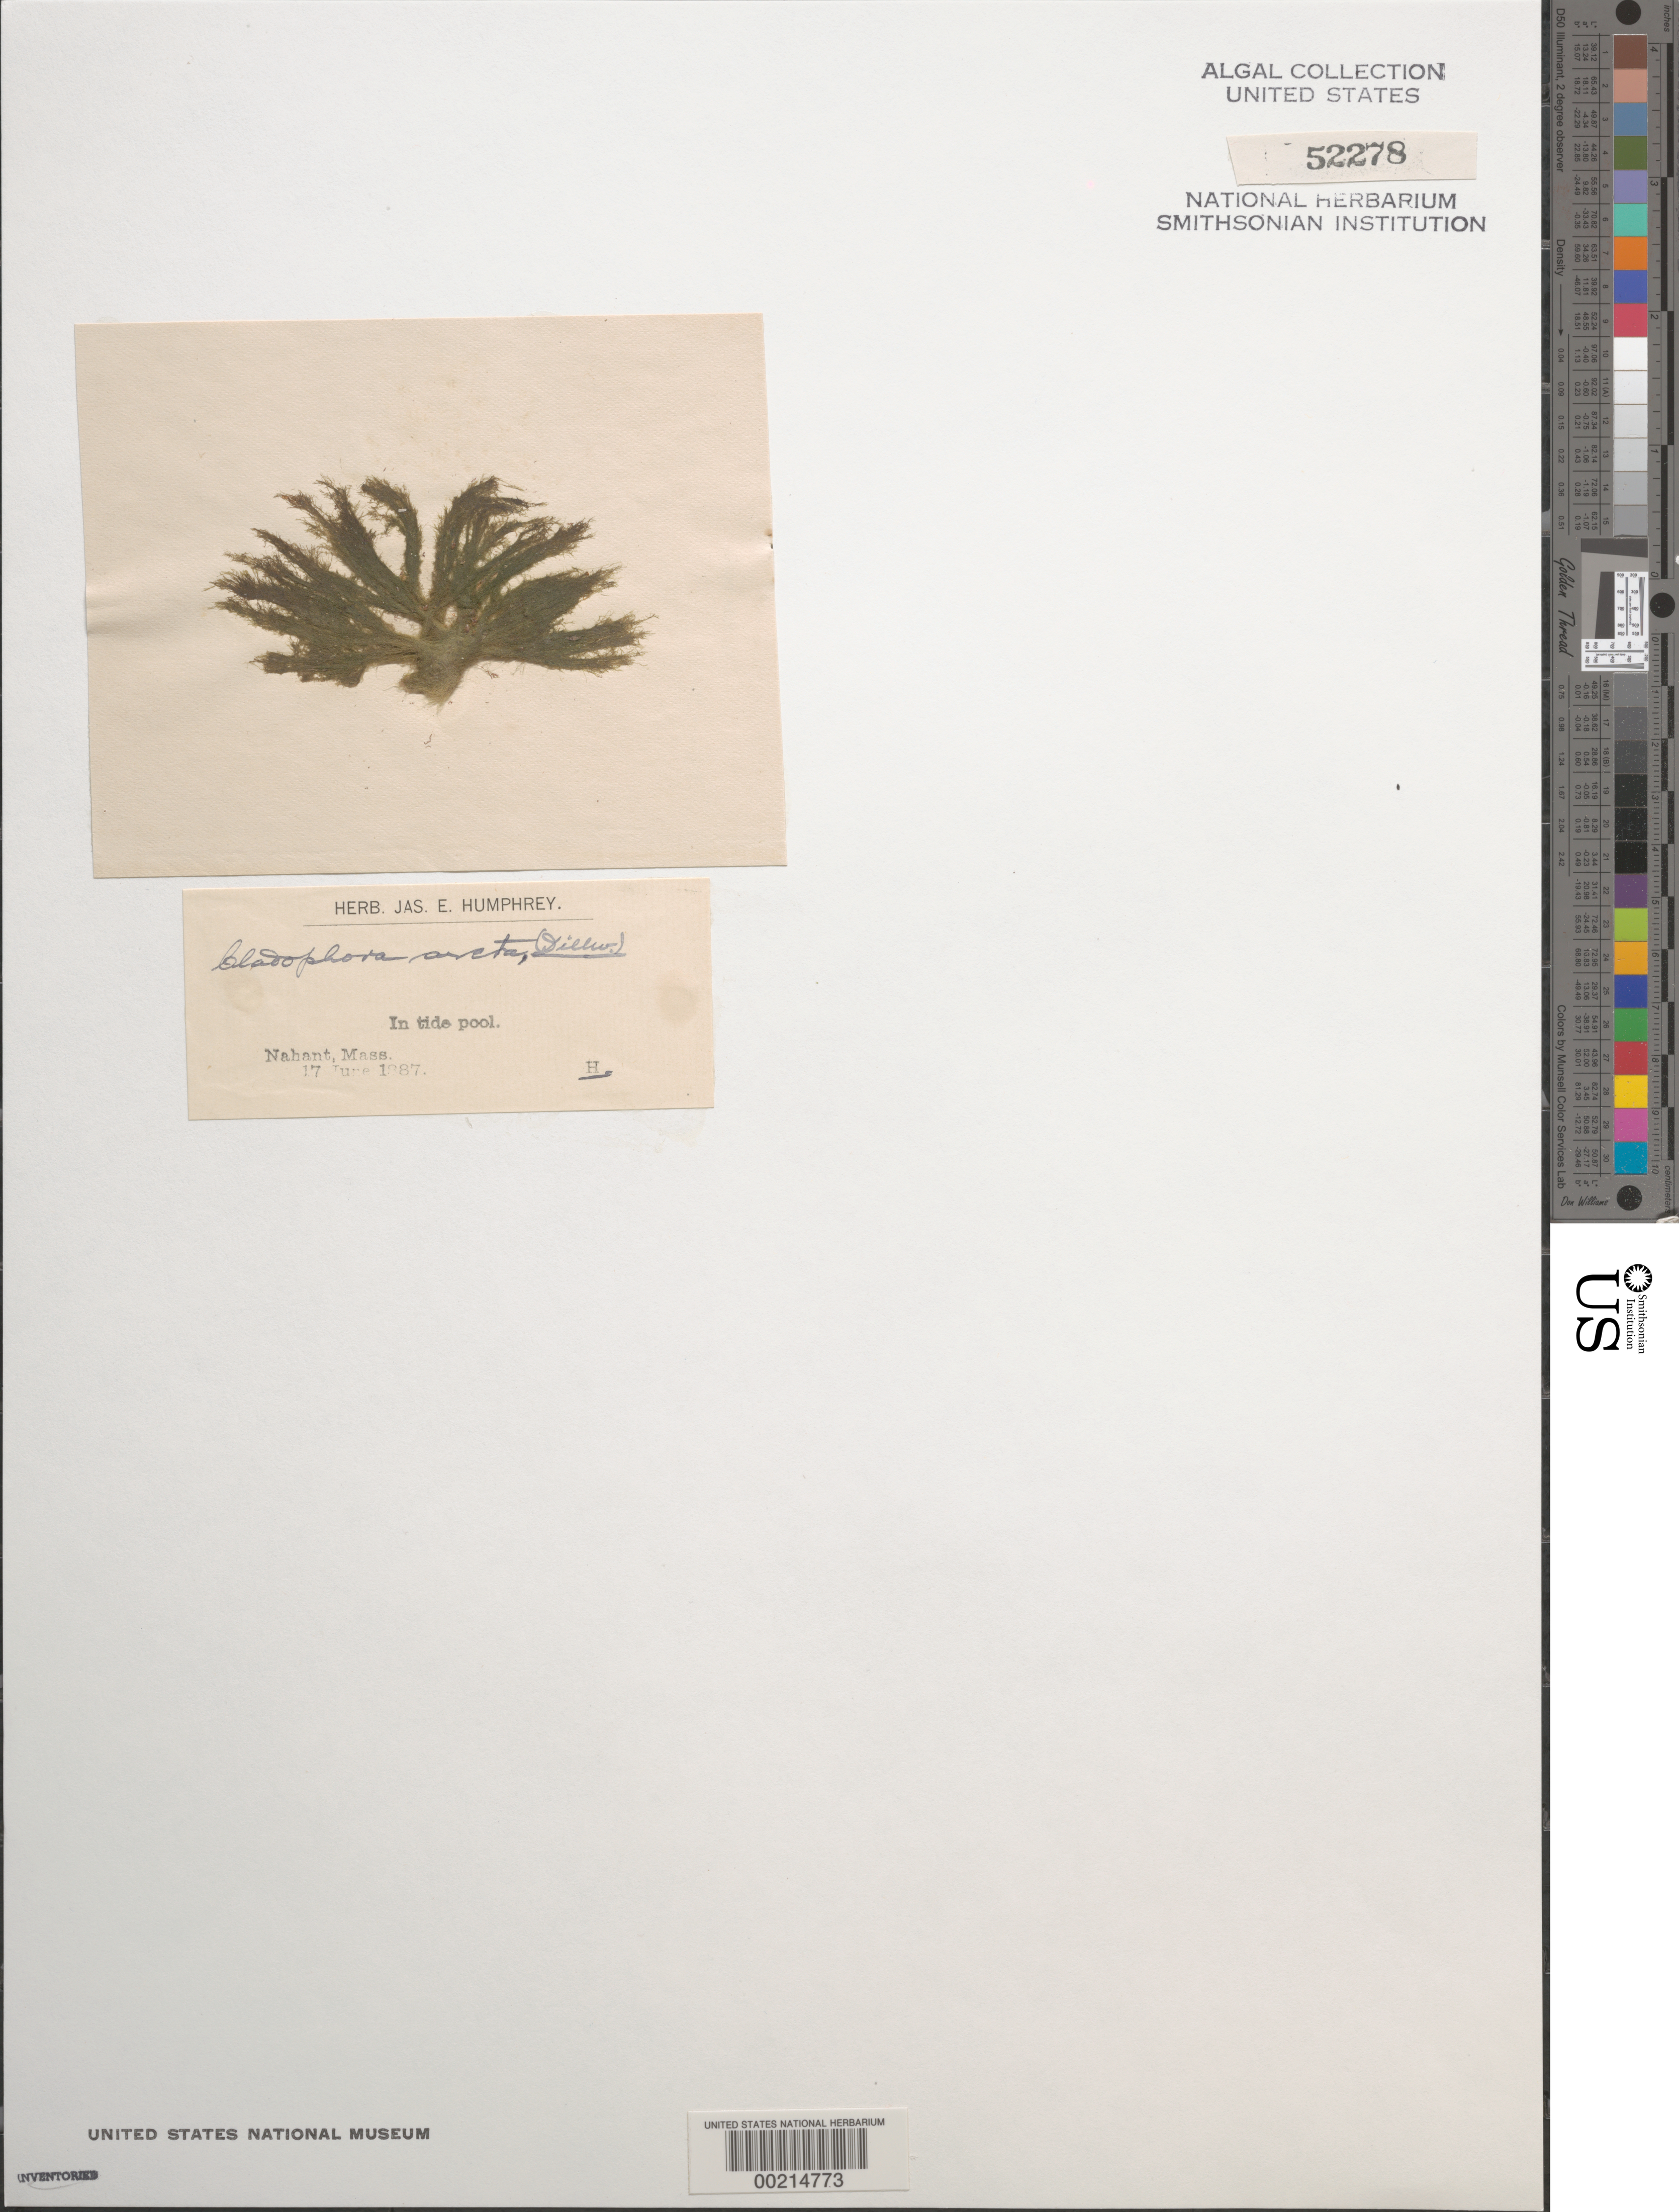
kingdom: Plantae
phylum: Chlorophyta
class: Ulvophyceae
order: Ulotrichales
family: Ulotrichaceae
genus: Acrosiphonia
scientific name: Acrosiphonia arcta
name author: (Dillwyn) Gain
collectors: J. Humphrey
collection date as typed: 17 Jun 1878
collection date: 1878-06-17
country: United States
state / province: Massachusetts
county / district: Essex County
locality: Nahant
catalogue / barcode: US 52278